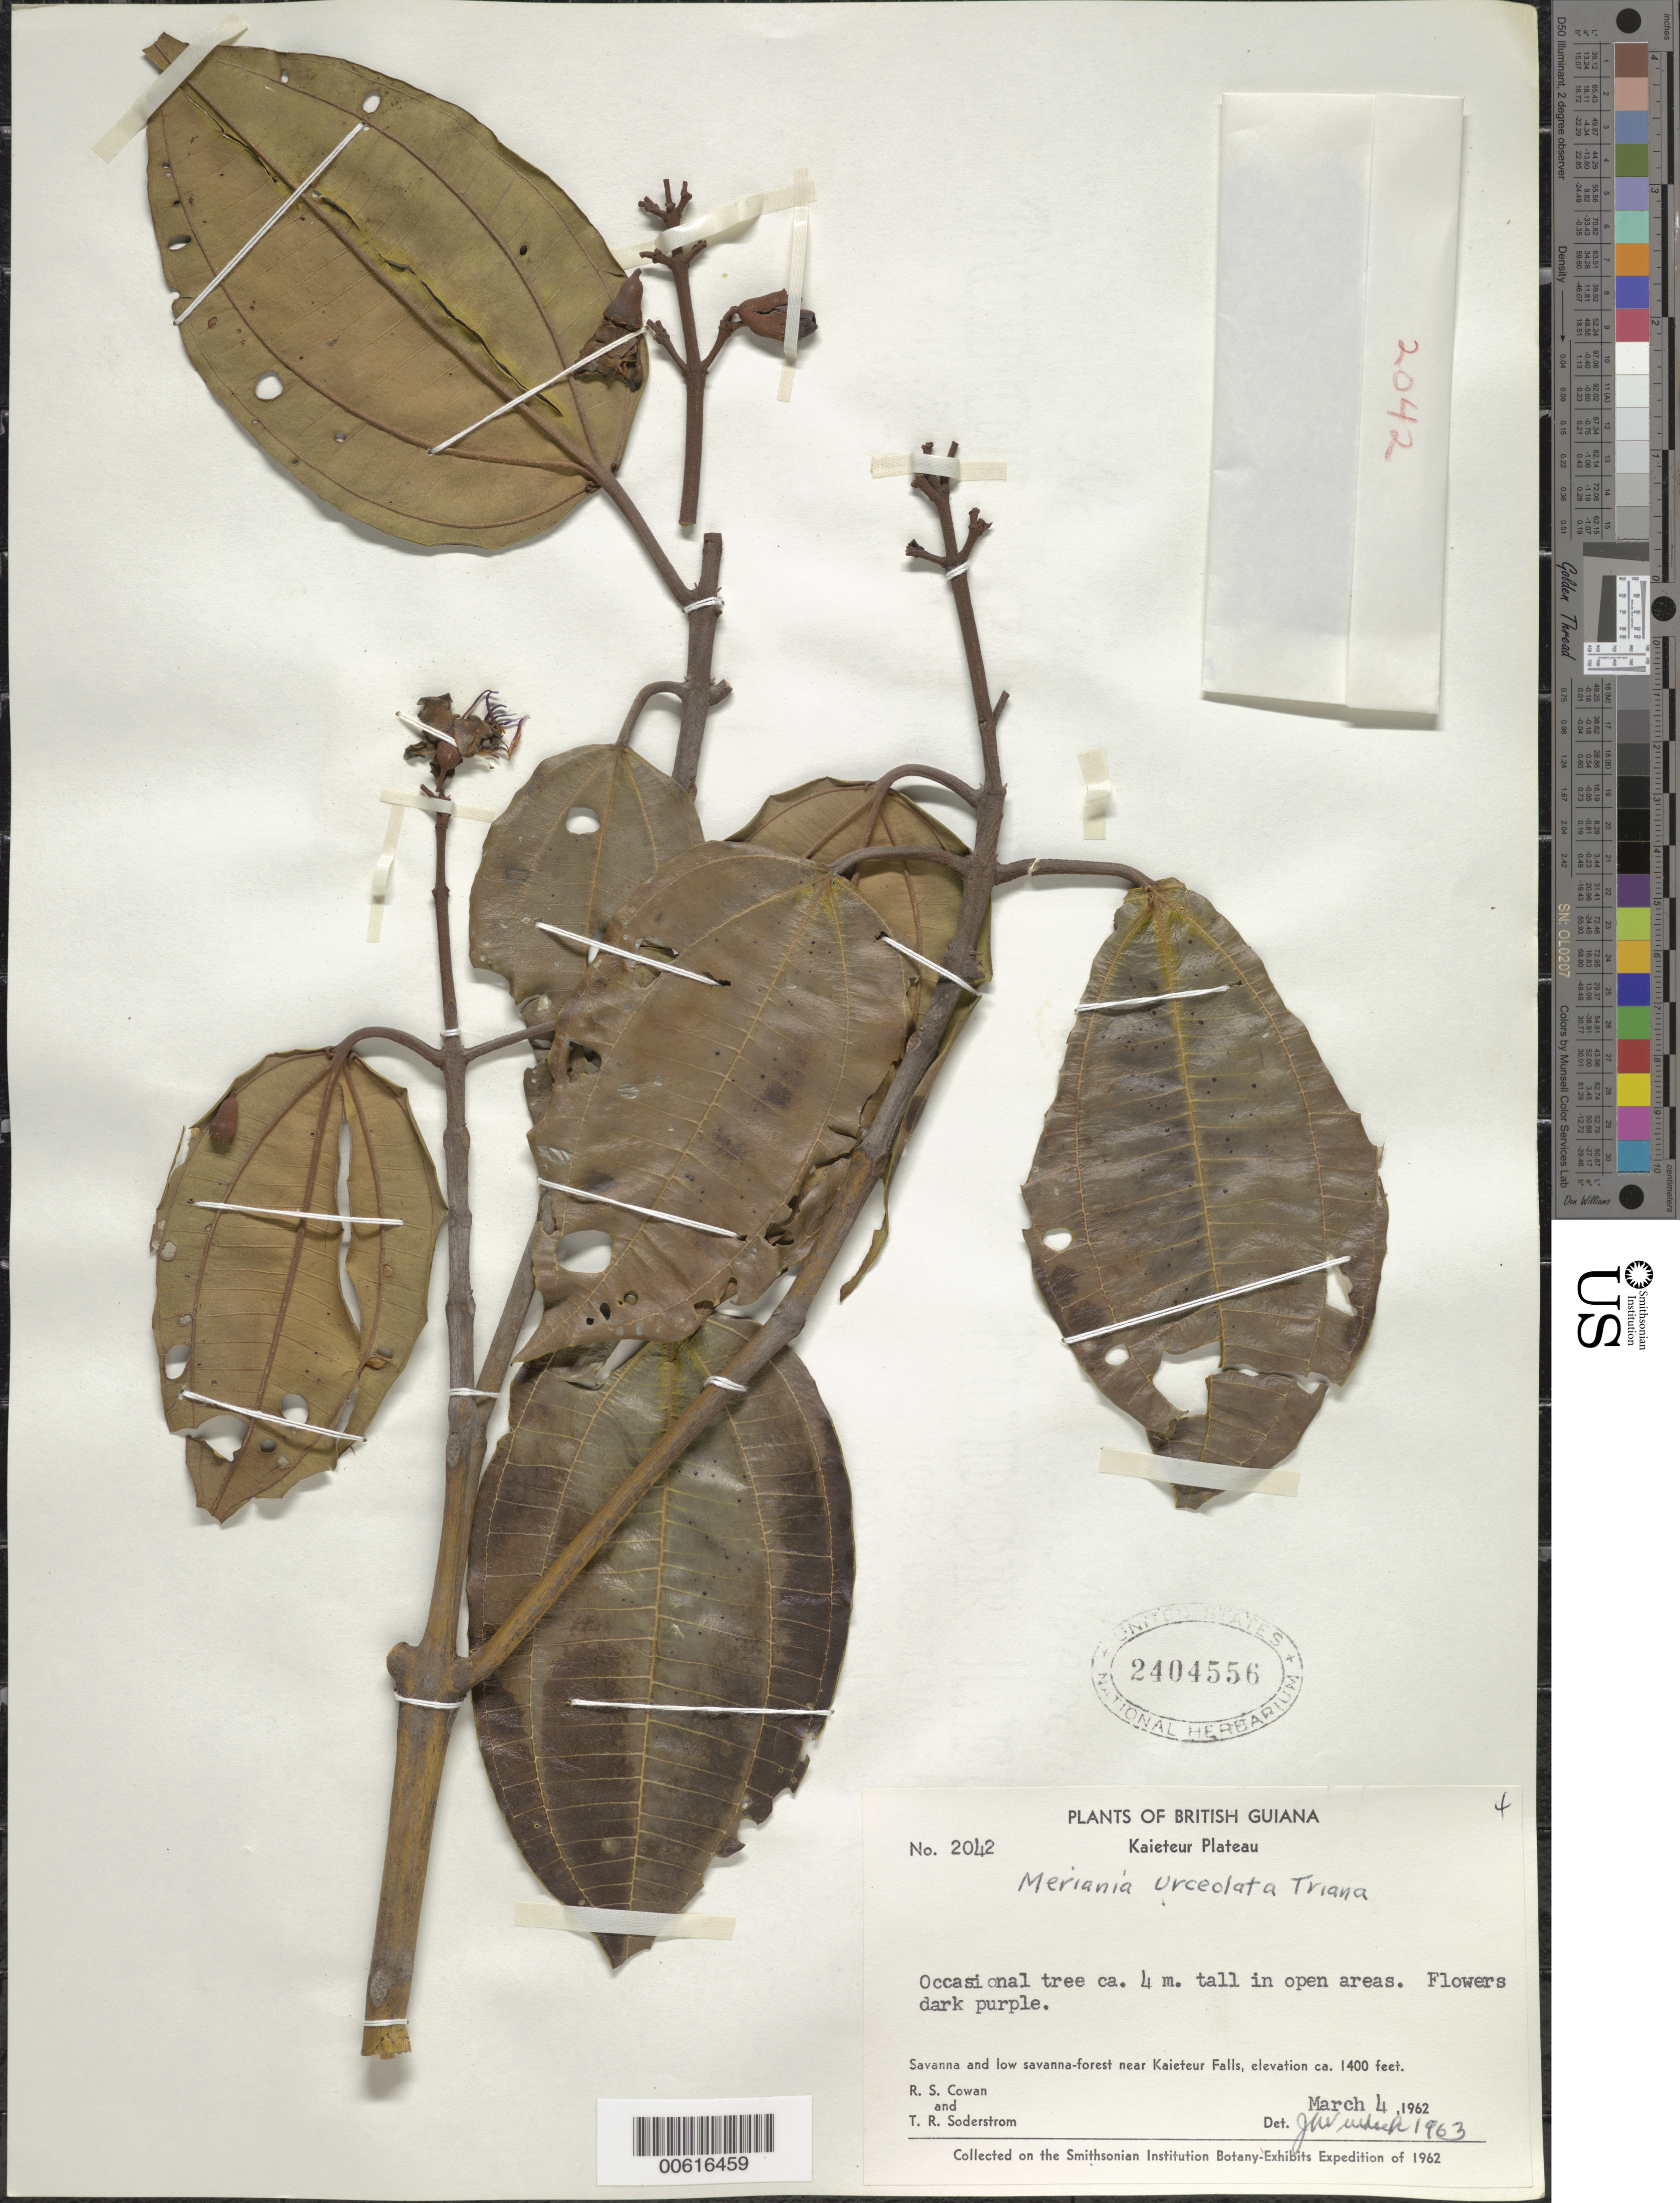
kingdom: Plantae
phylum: Tracheophyta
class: Magnoliopsida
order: Myrtales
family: Melastomataceae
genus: Meriania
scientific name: Meriania urceolata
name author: Triana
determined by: Wurdack, John J., (US), US (UNITED STATES)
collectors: R. S. Cowan & T. R. Soderstrom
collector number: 2042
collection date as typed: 4-Mar-62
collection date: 1962-03-04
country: Guyana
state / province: Potaro-Siparuni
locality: Kaieteur Falls, savanna near falls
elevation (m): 427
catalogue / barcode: US 2404556